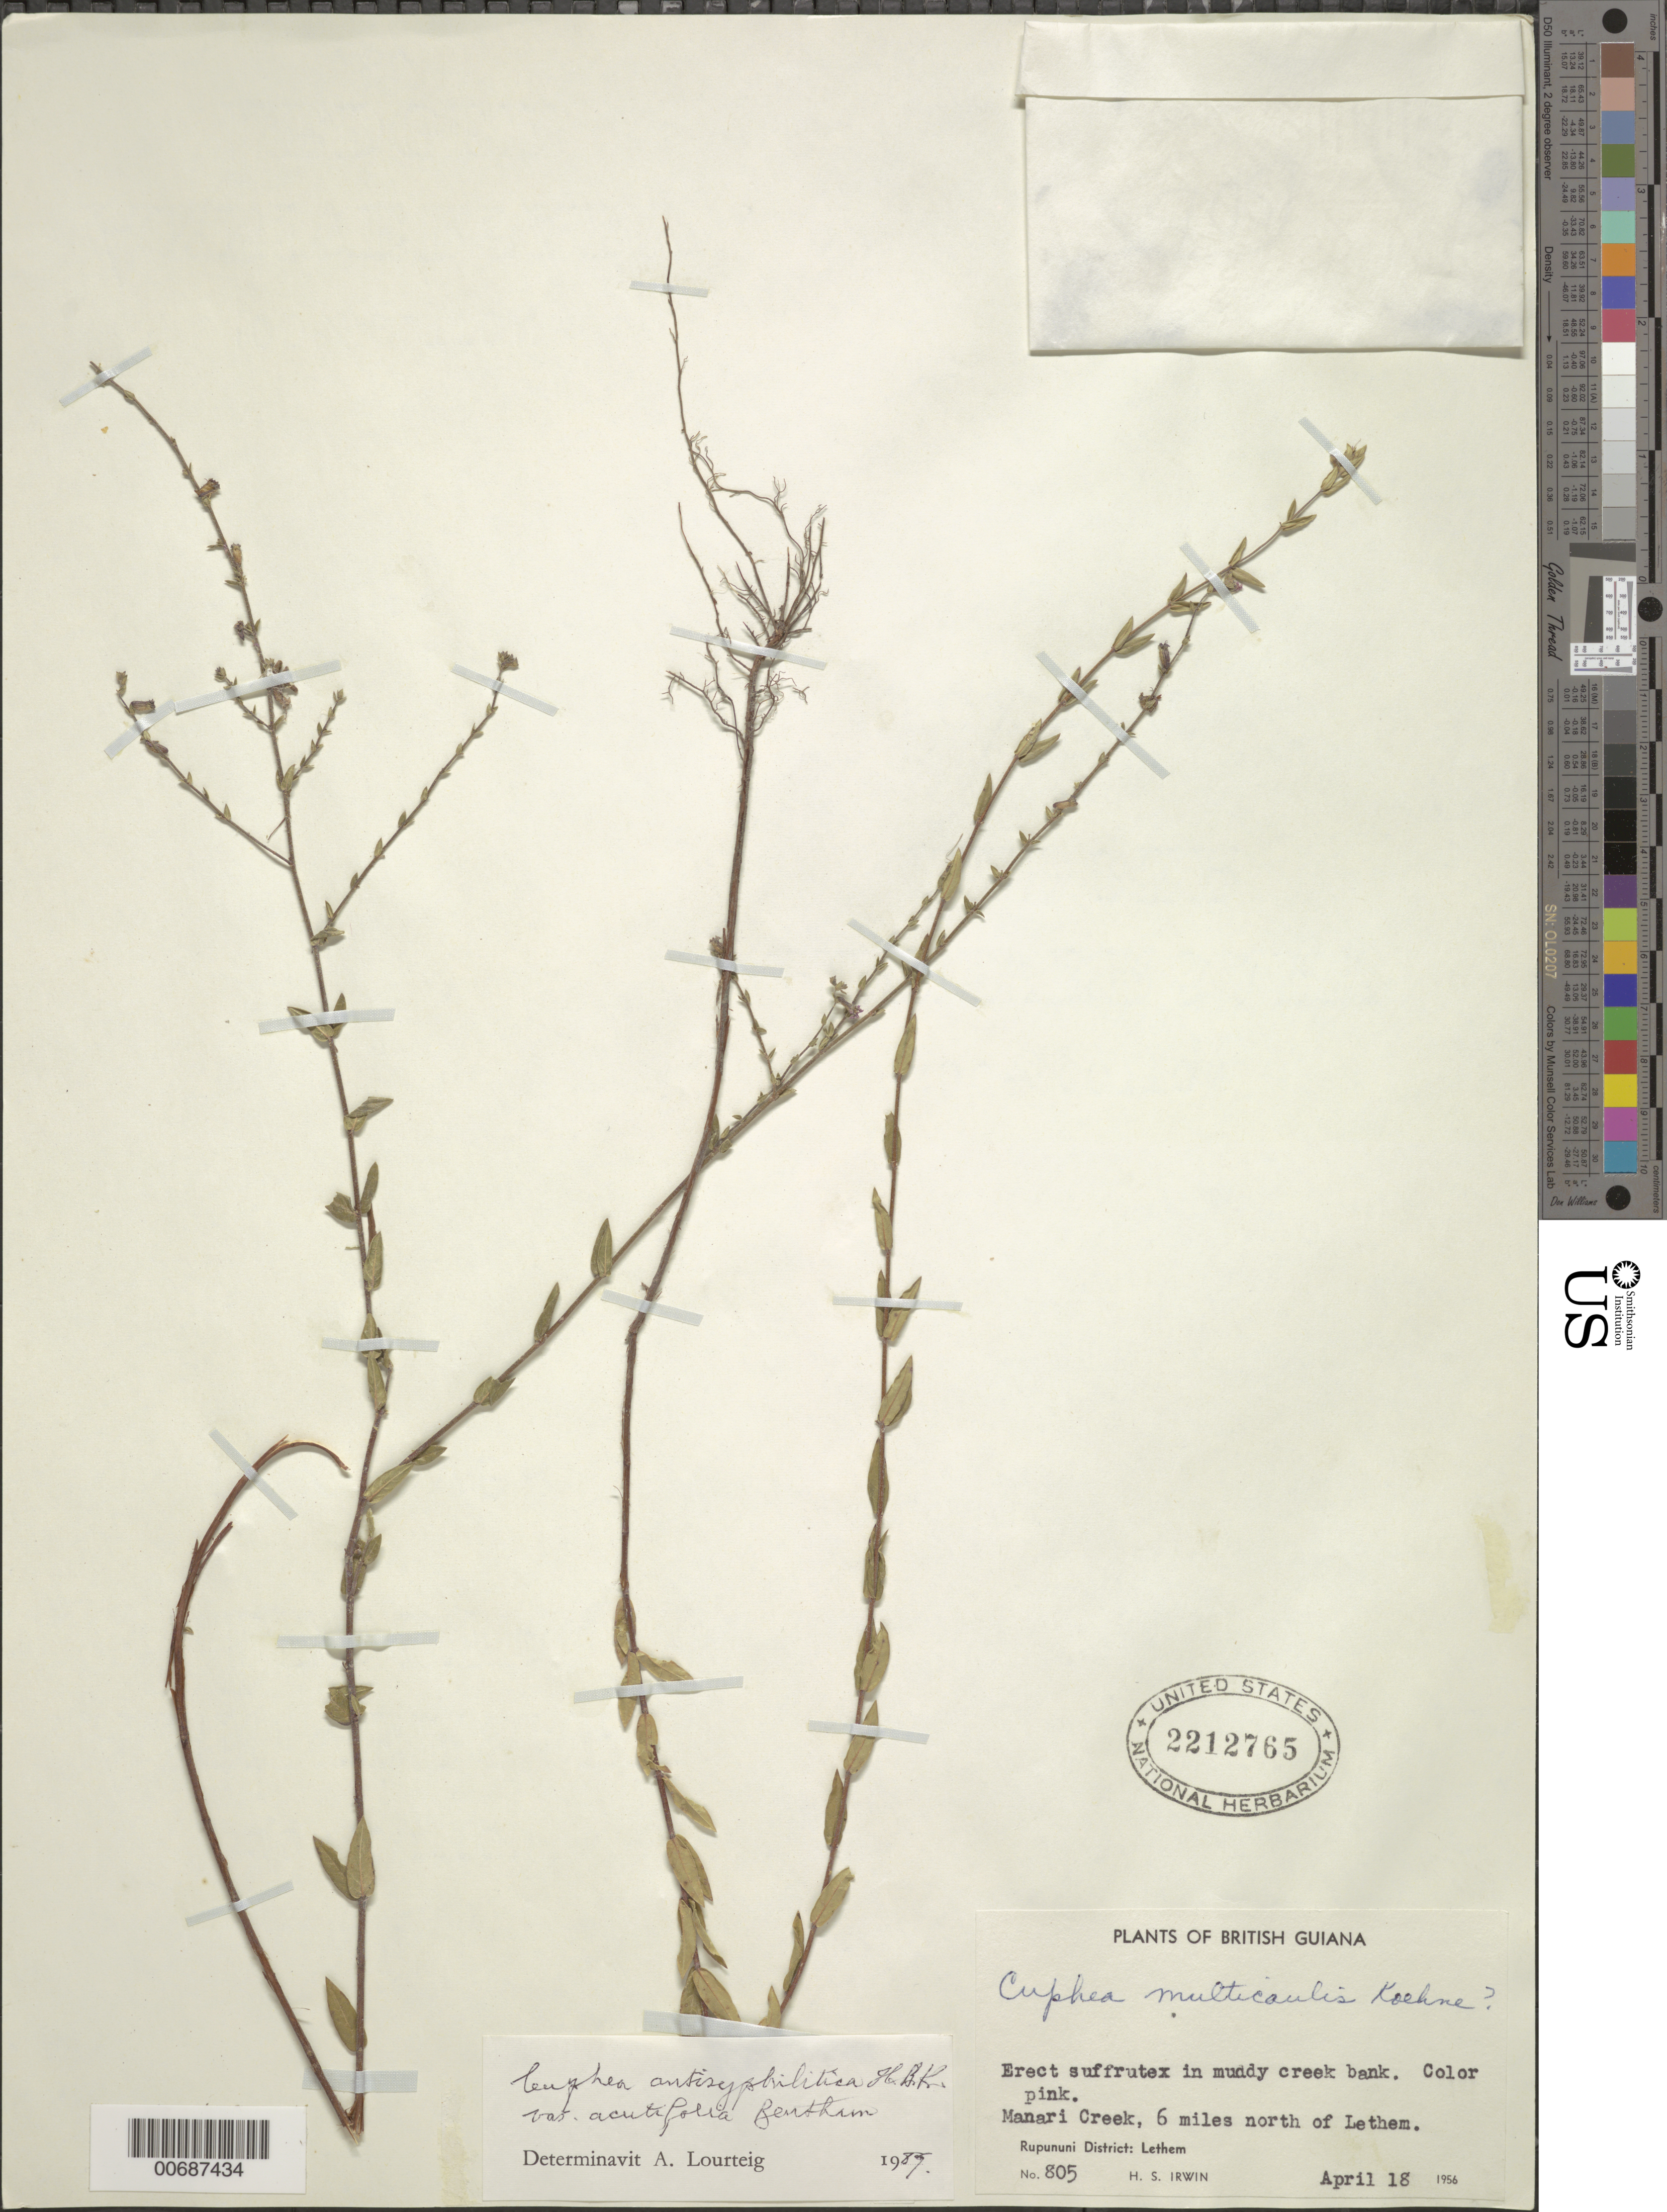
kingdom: Plantae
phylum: Tracheophyta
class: Magnoliopsida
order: Myrtales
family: Lythraceae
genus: Cuphea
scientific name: Cuphea antisyphilitica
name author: Kunth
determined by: Lourteig, A.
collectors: H. Irwin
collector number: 805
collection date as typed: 18-Apr-56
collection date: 1956-04-18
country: Guyana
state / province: U. Takutu-U. Essequibo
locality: Rupununi Dist., 6 mi. N of Lethem, on Manari Creek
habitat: Muddy creek bank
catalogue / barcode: US 2221765